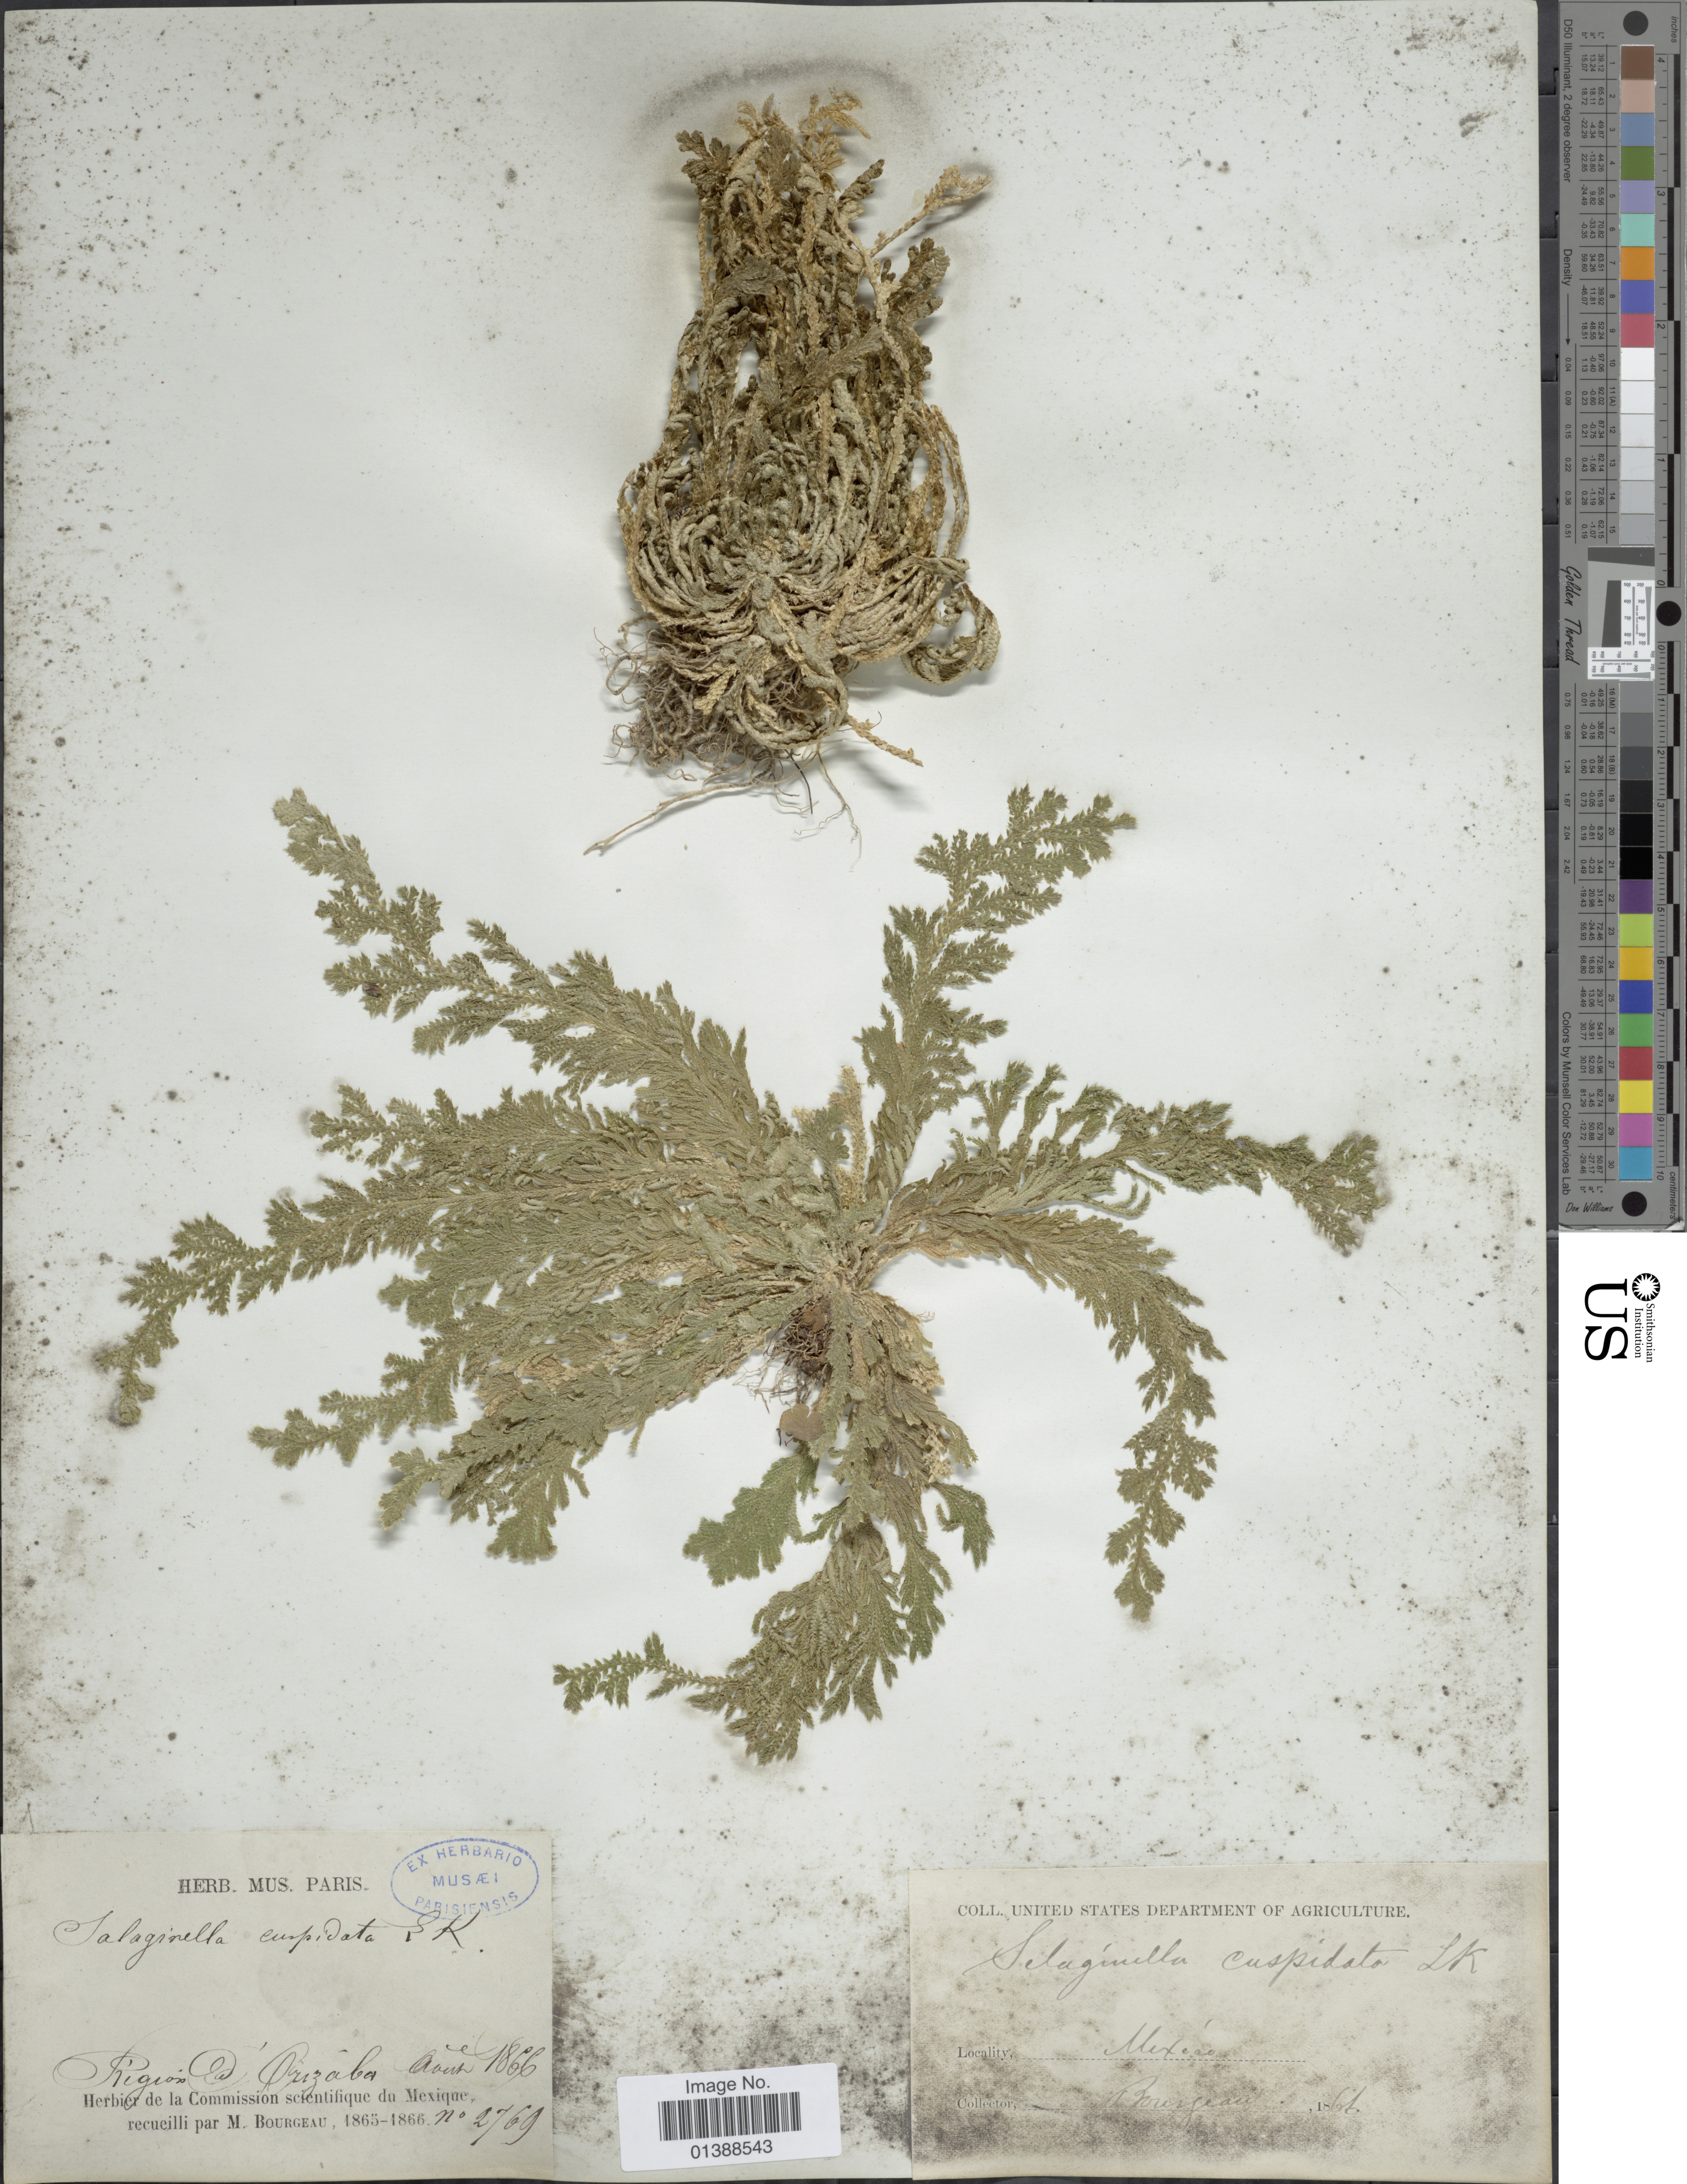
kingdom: Plantae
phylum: Tracheophyta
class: Lycopodiopsida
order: Selaginellales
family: Selaginellaceae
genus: Selaginella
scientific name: Selaginella pallescens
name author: (C. Presl) Spring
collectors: M. Bourgeau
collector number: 2769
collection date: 1866-08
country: Mexico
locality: Région d'Orizaba